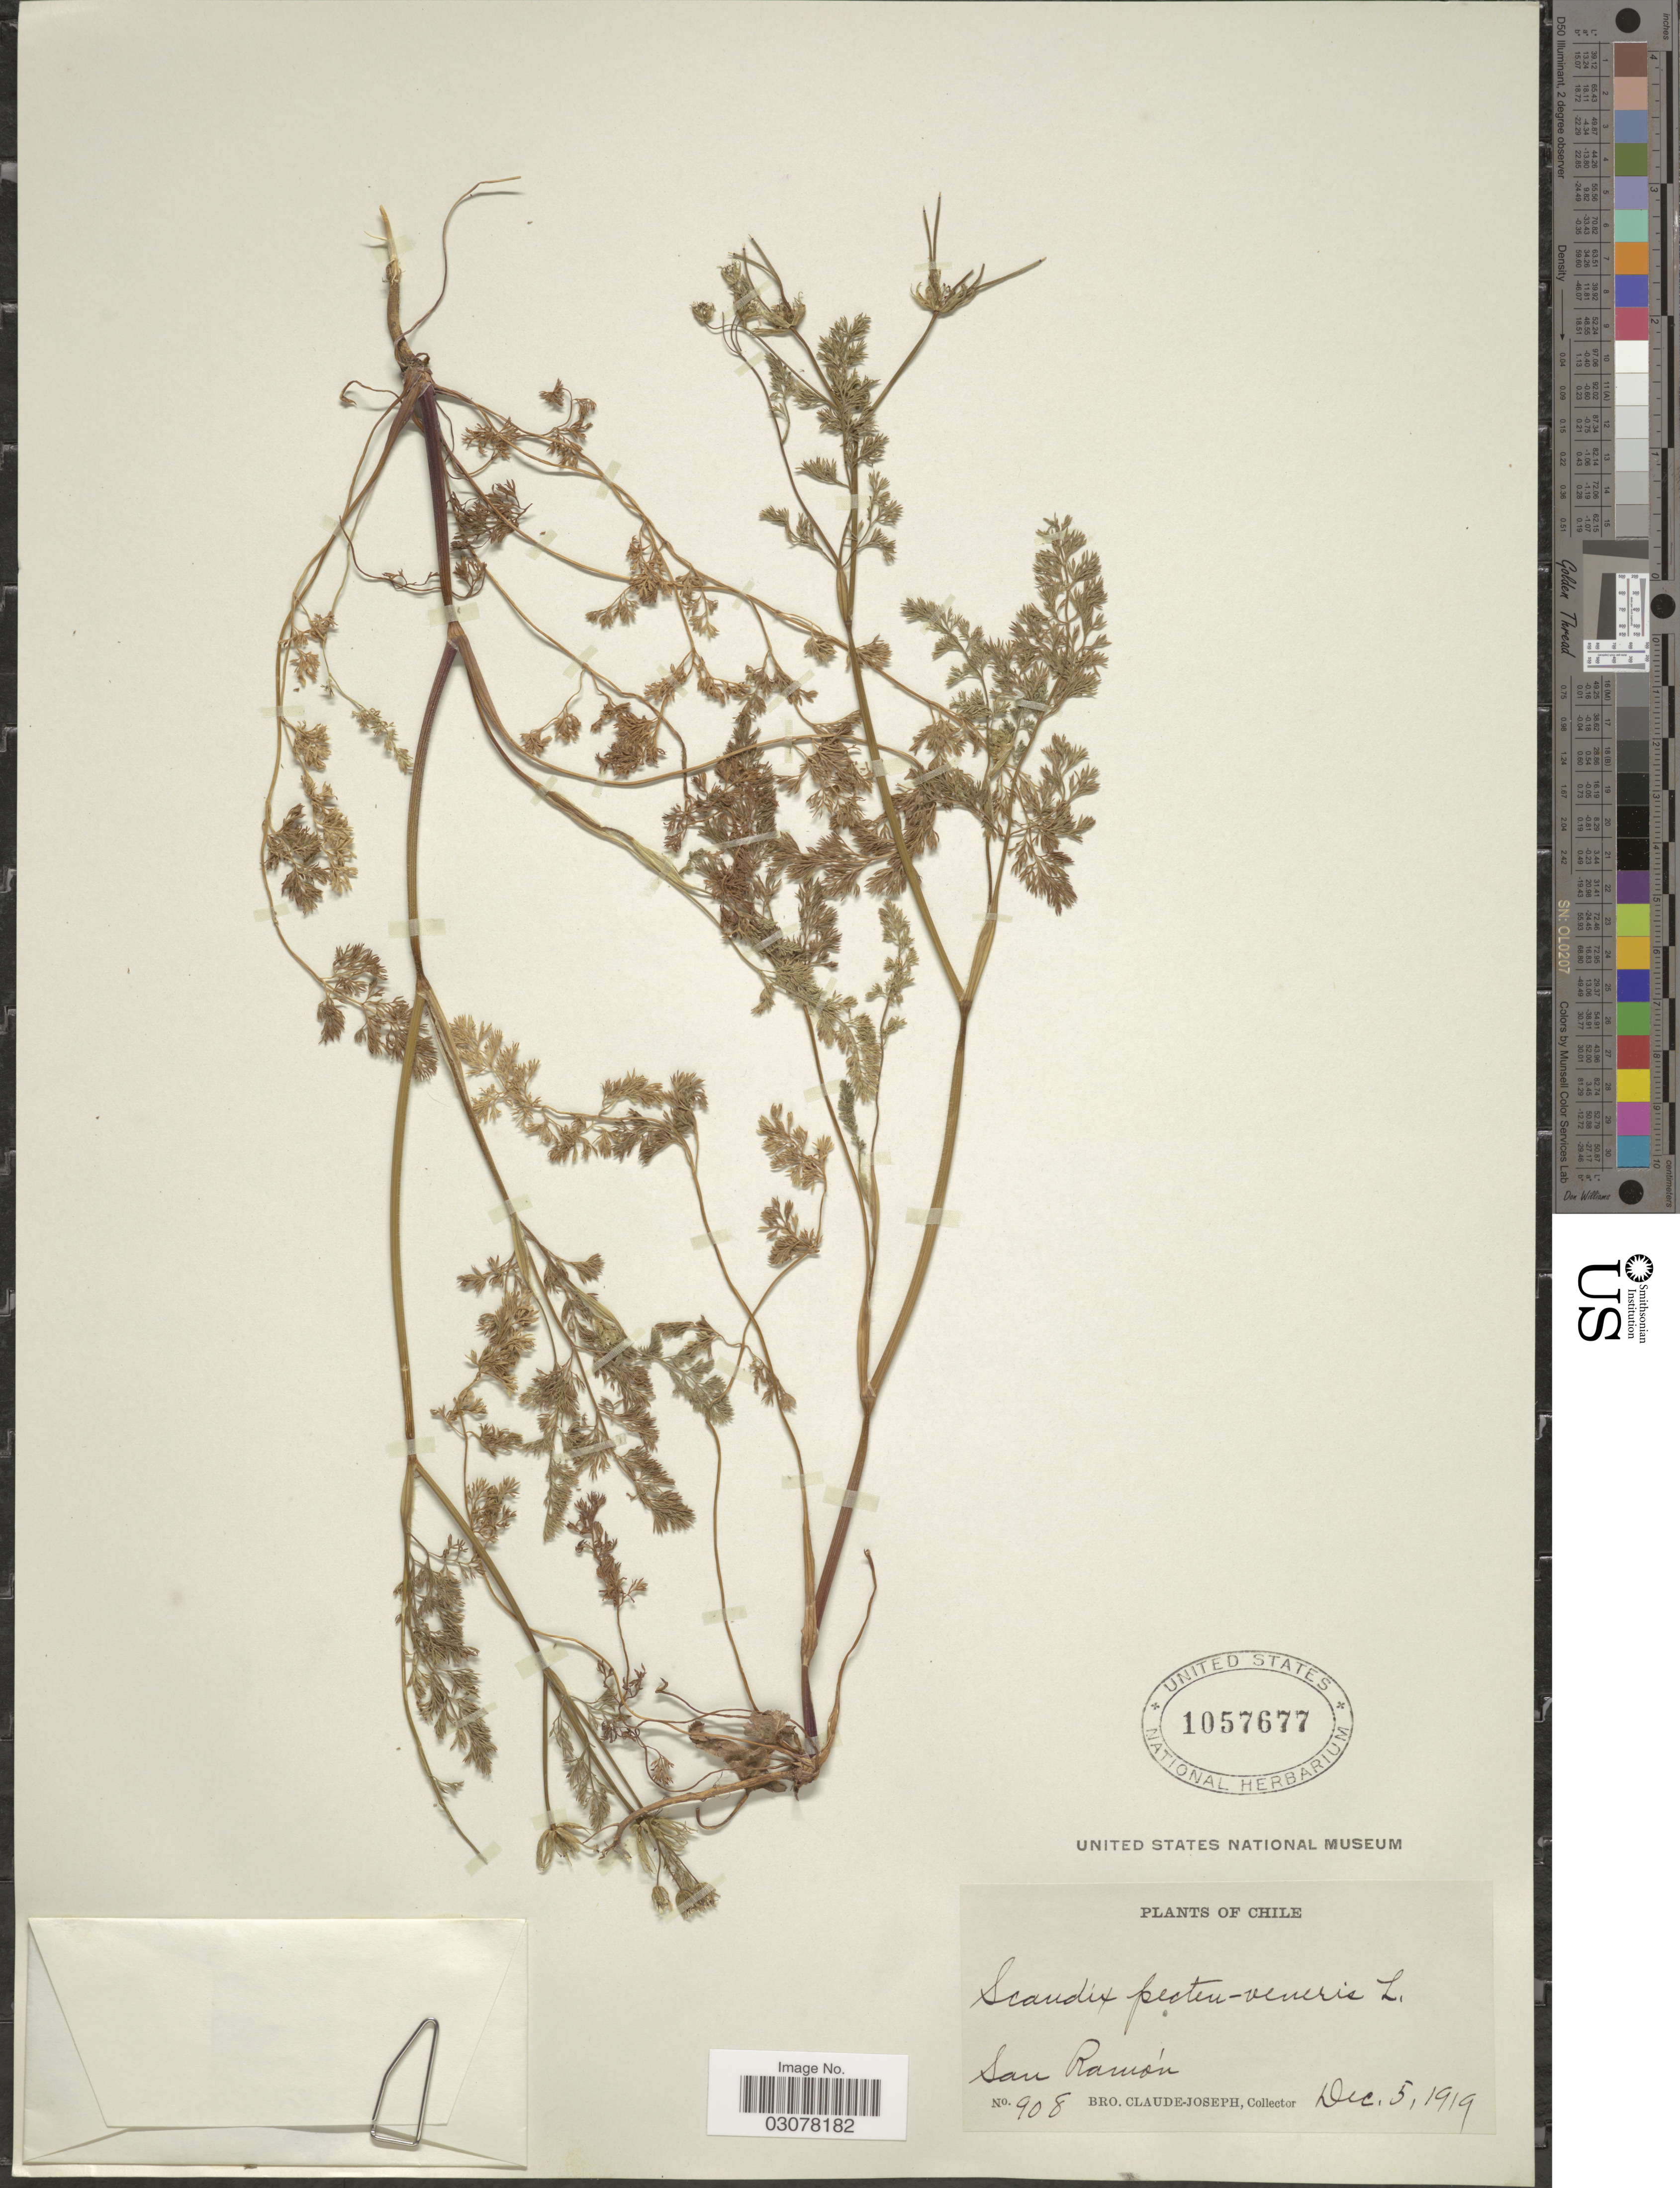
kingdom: Plantae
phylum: Tracheophyta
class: Magnoliopsida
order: Apiales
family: Apiaceae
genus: Scandix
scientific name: Scandix pecten-veneris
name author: L.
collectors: Bro. Claude-Joseph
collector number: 908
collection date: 1919-12-05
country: Chile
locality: San Ramón.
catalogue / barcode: US 1057677